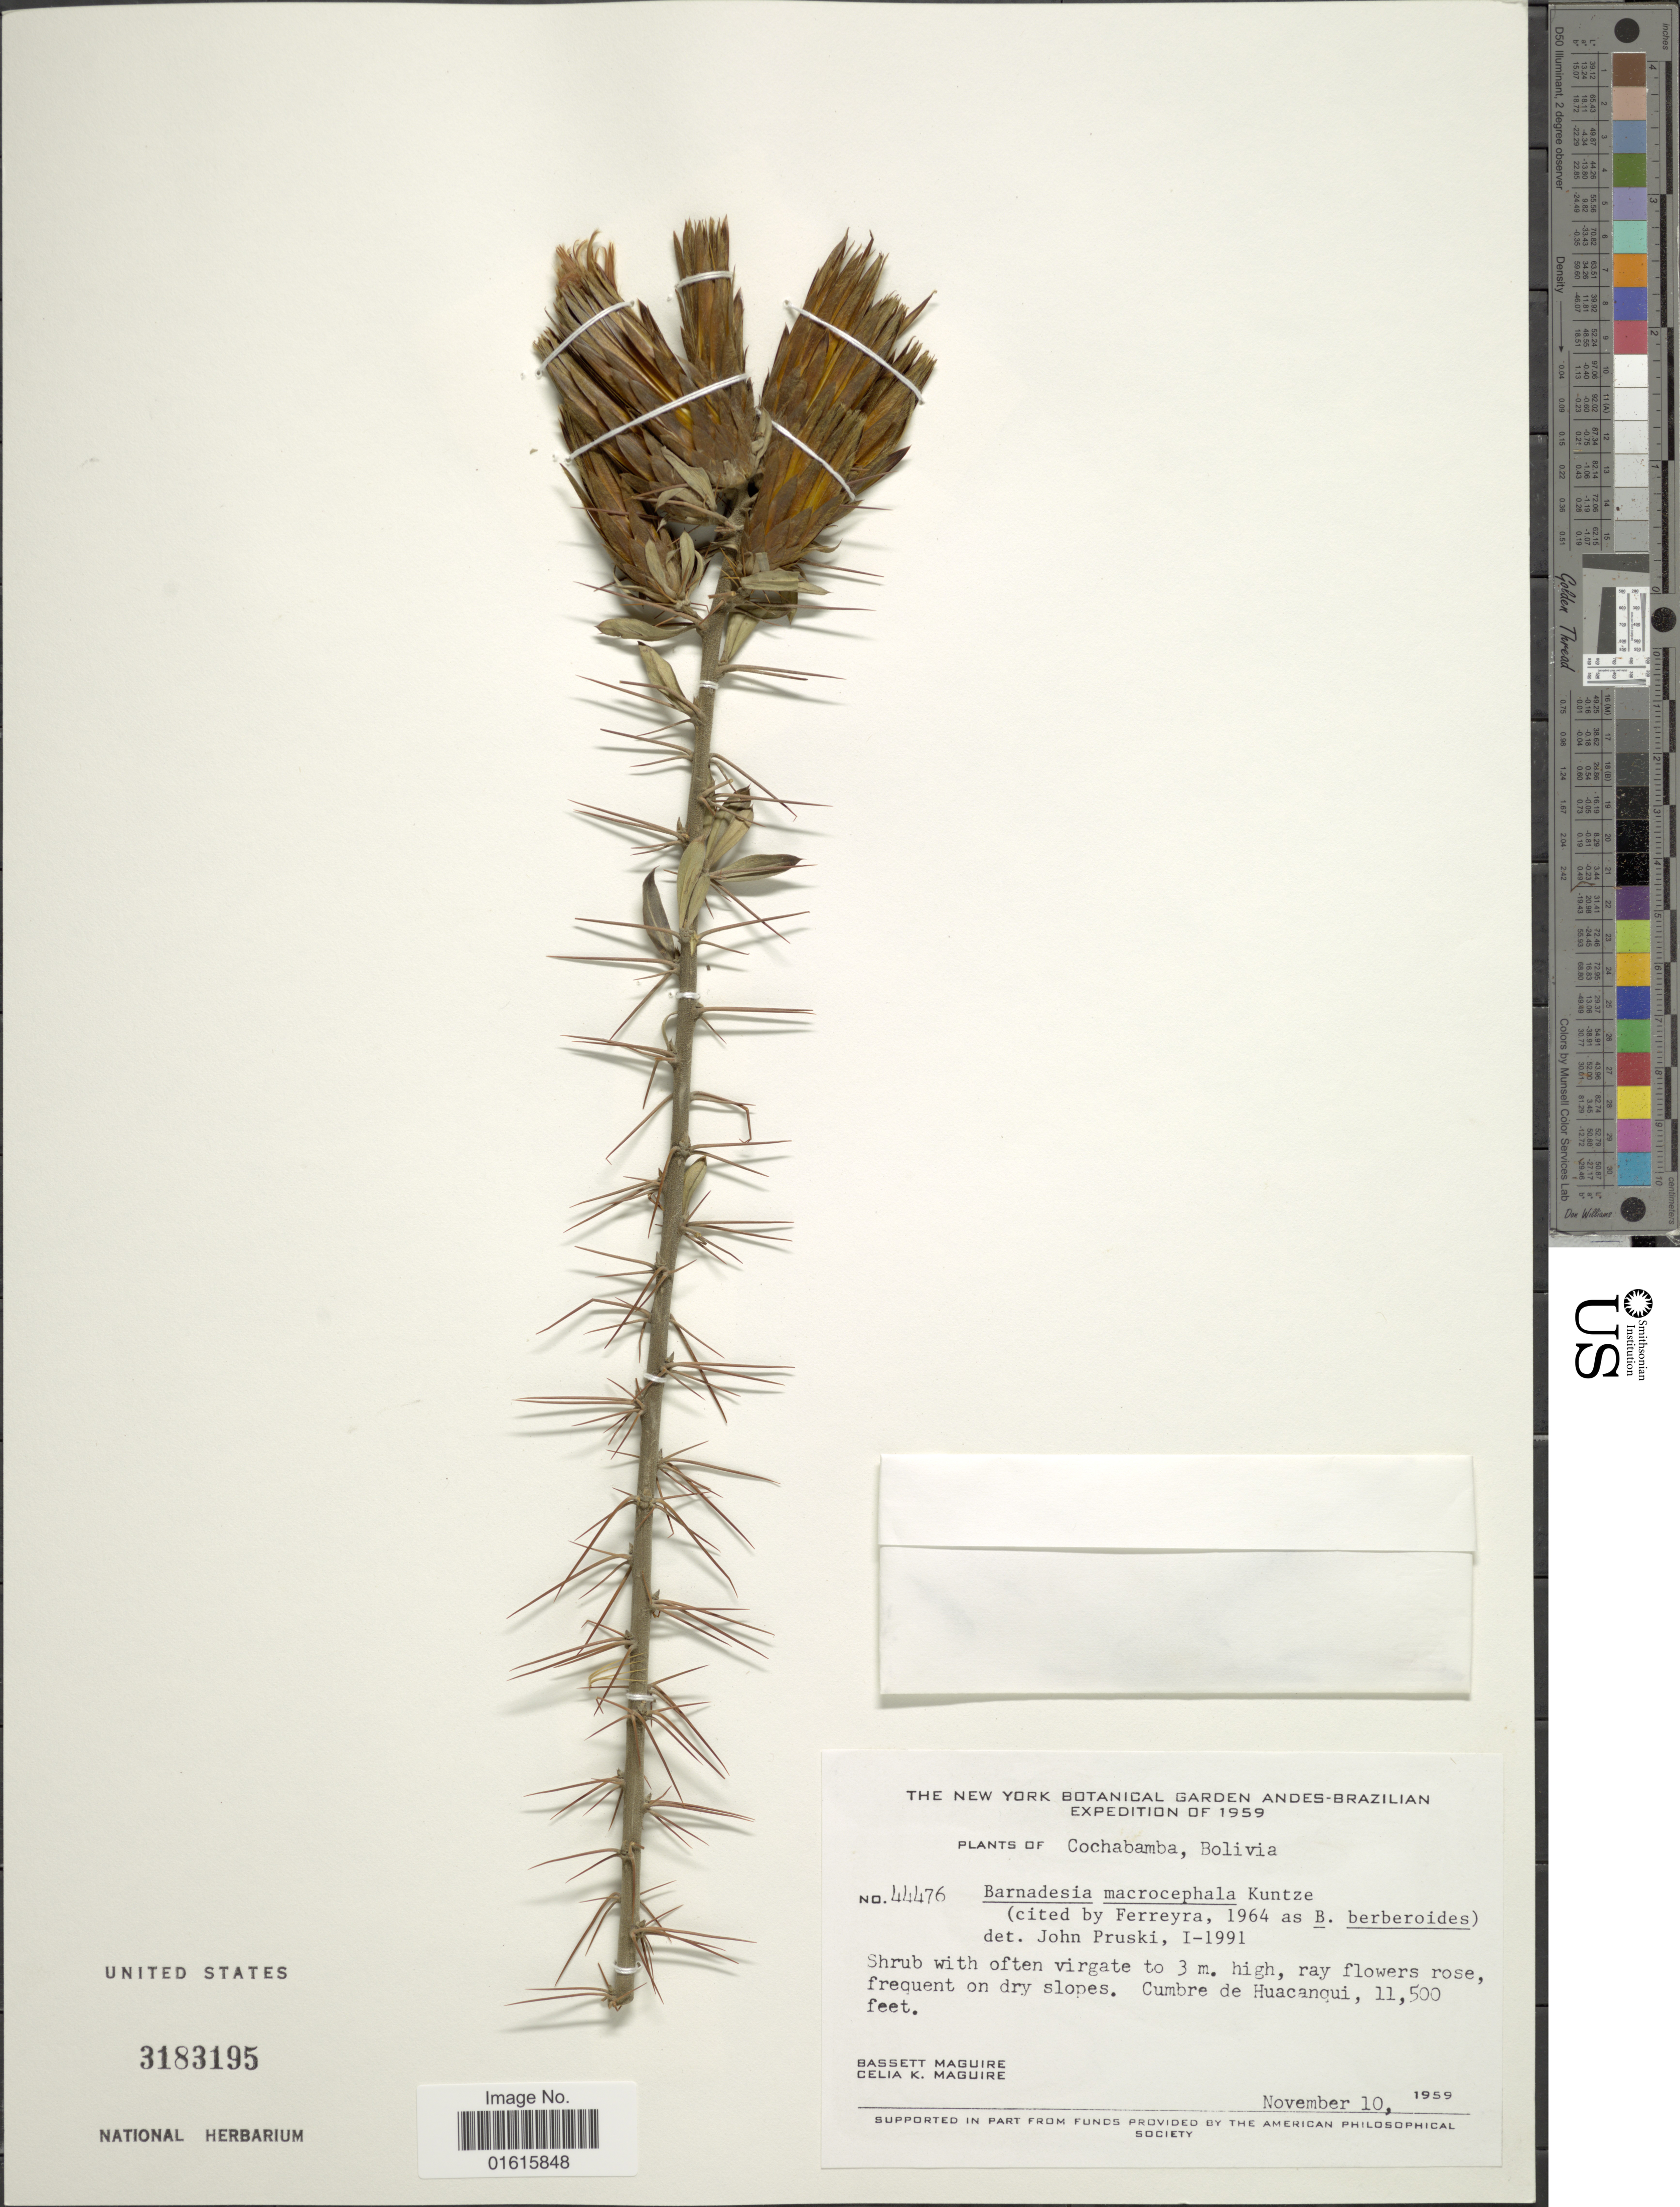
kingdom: Plantae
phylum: Tracheophyta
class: Magnoliopsida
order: Asterales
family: Asteraceae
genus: Barnadesia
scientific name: Barnadesia macrocephala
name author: Kuntze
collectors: B. Maguire & C. K. Maguire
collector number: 44476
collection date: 1959-11-10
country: Bolivia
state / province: Cochabamba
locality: Cumre de Huacanqui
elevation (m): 3505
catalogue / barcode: US 3183195